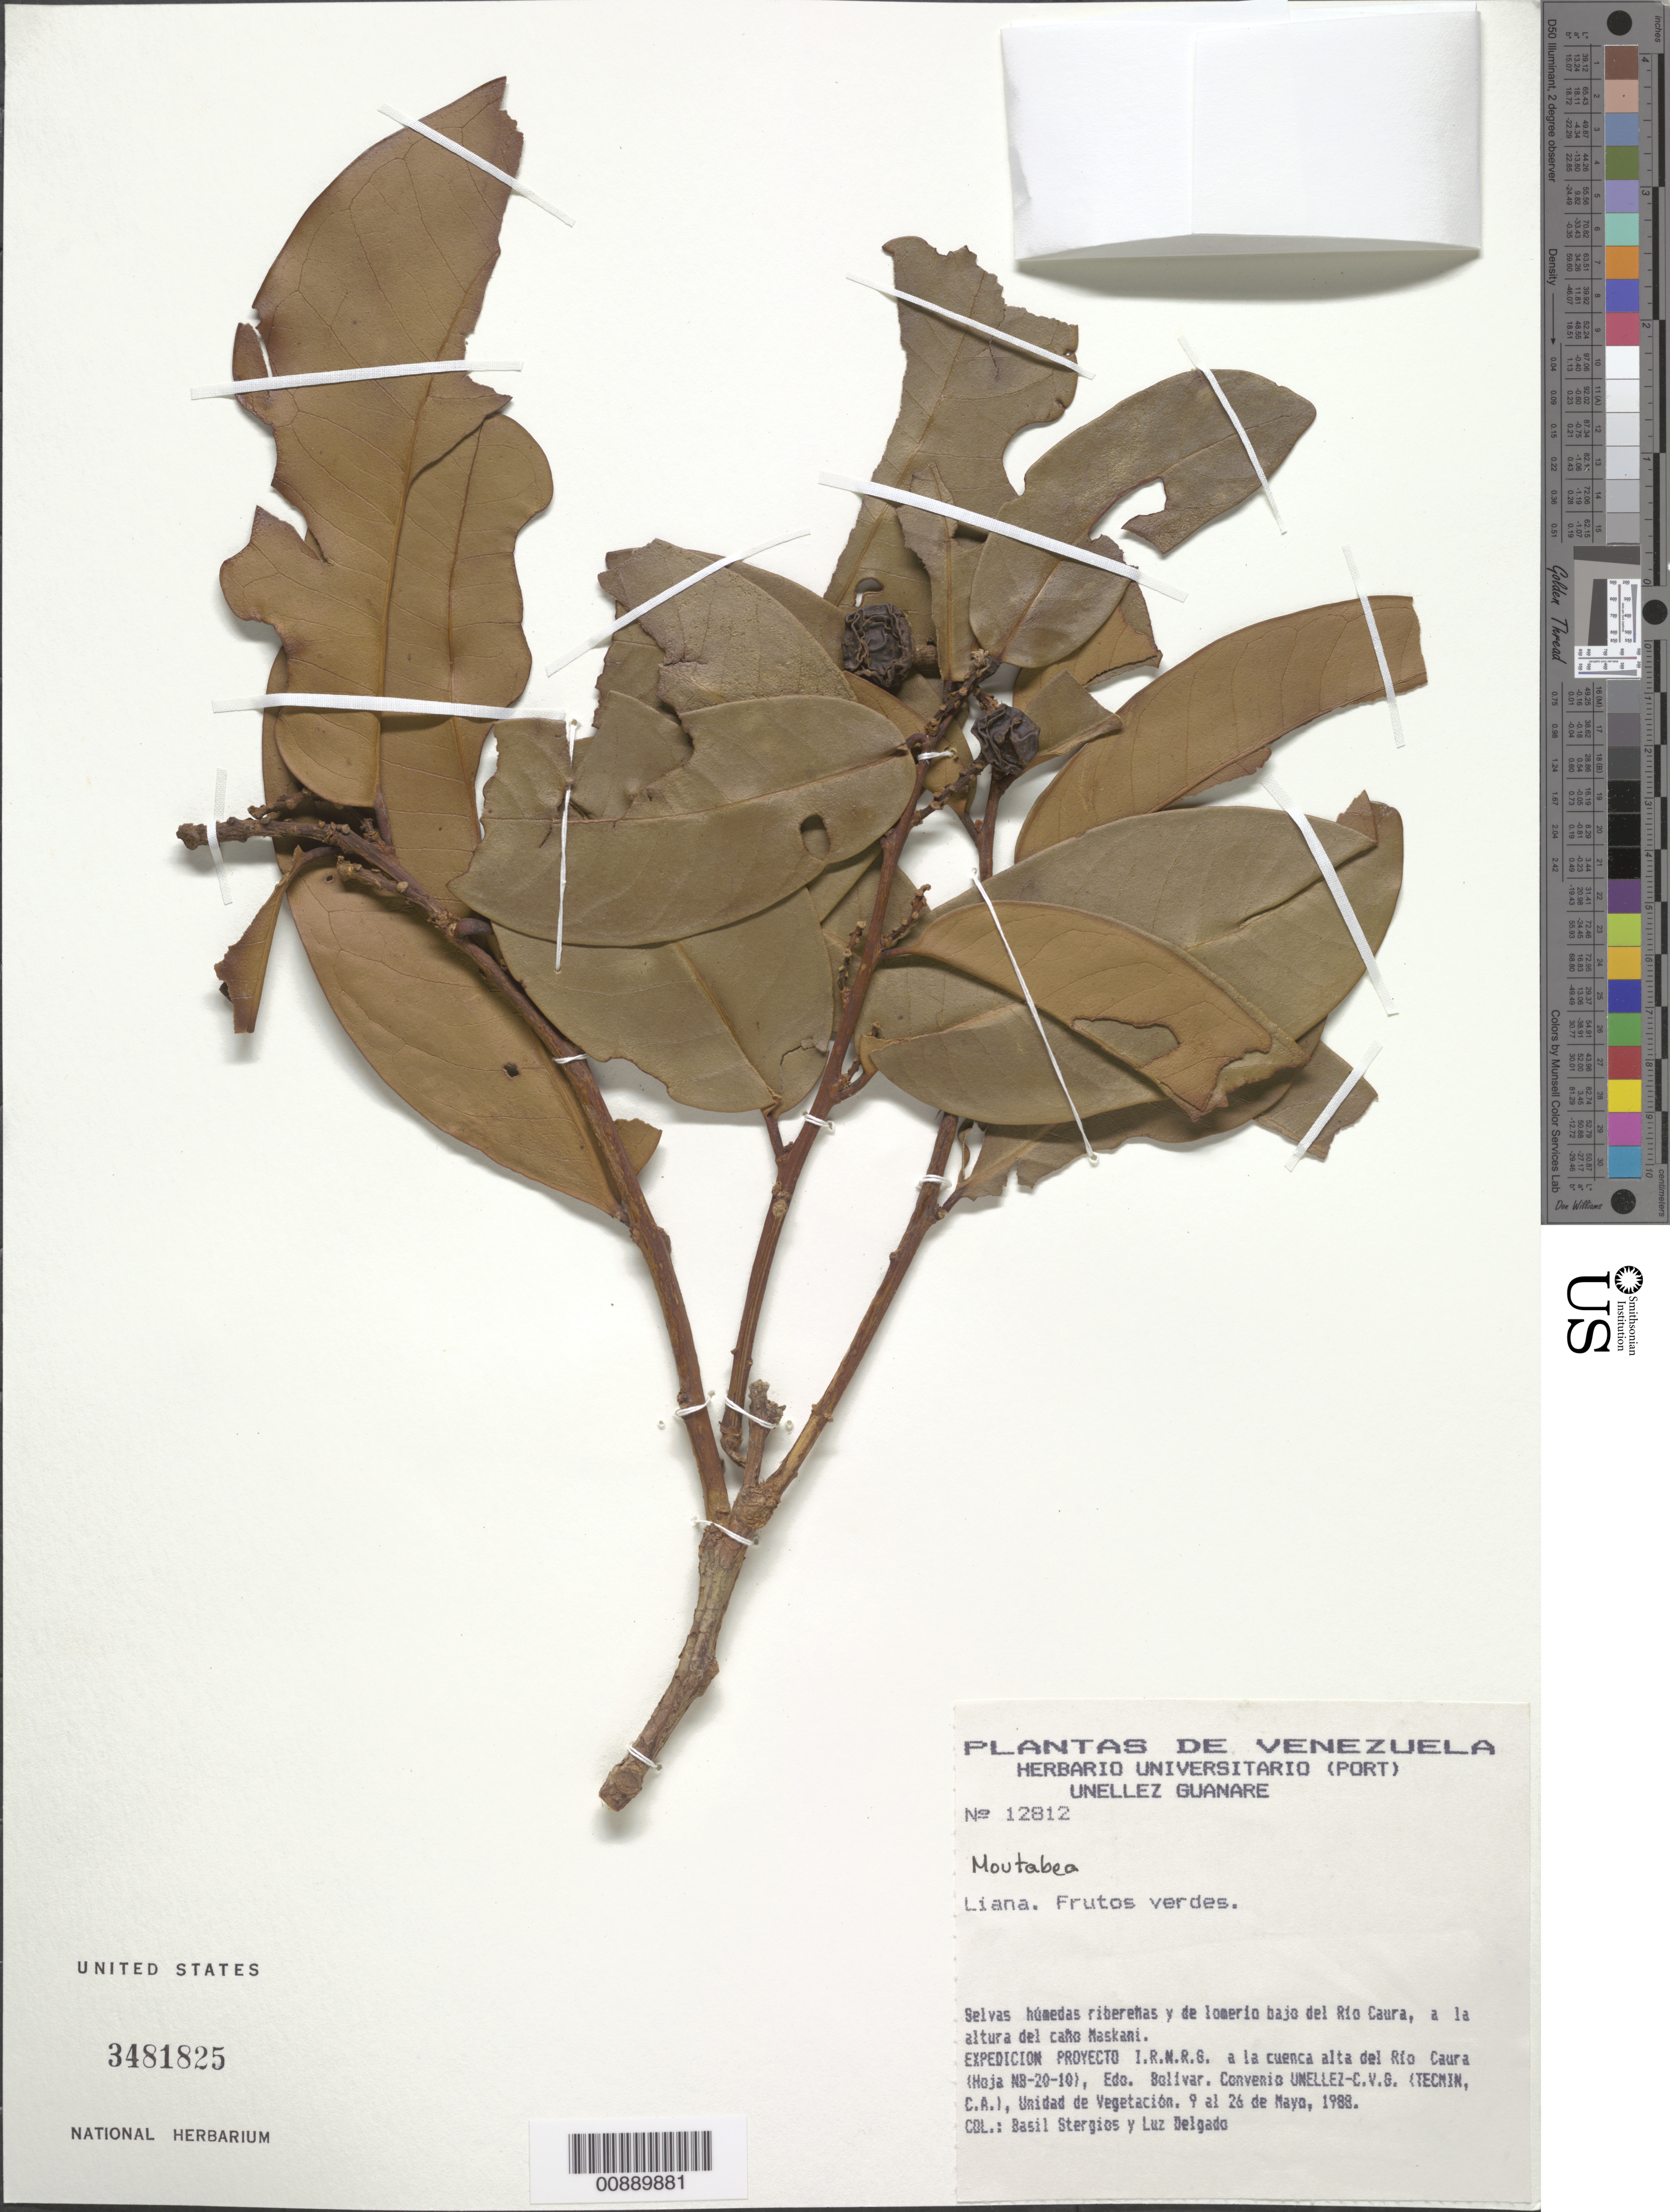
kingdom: Plantae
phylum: Tracheophyta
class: Magnoliopsida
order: Fabales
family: Polygalaceae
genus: Moutabea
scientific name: Moutabea sp.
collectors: B. G. Stergios & L. Delgado V.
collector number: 12812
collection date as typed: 9-May-88 to 26-May-88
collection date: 1988-05-09/1988-05-26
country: Venezuela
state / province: Bolívar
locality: Río Caura, Caño Maskani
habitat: Selvas húmedas riberenas y de lomerio bajo del río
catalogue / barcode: US 3481825